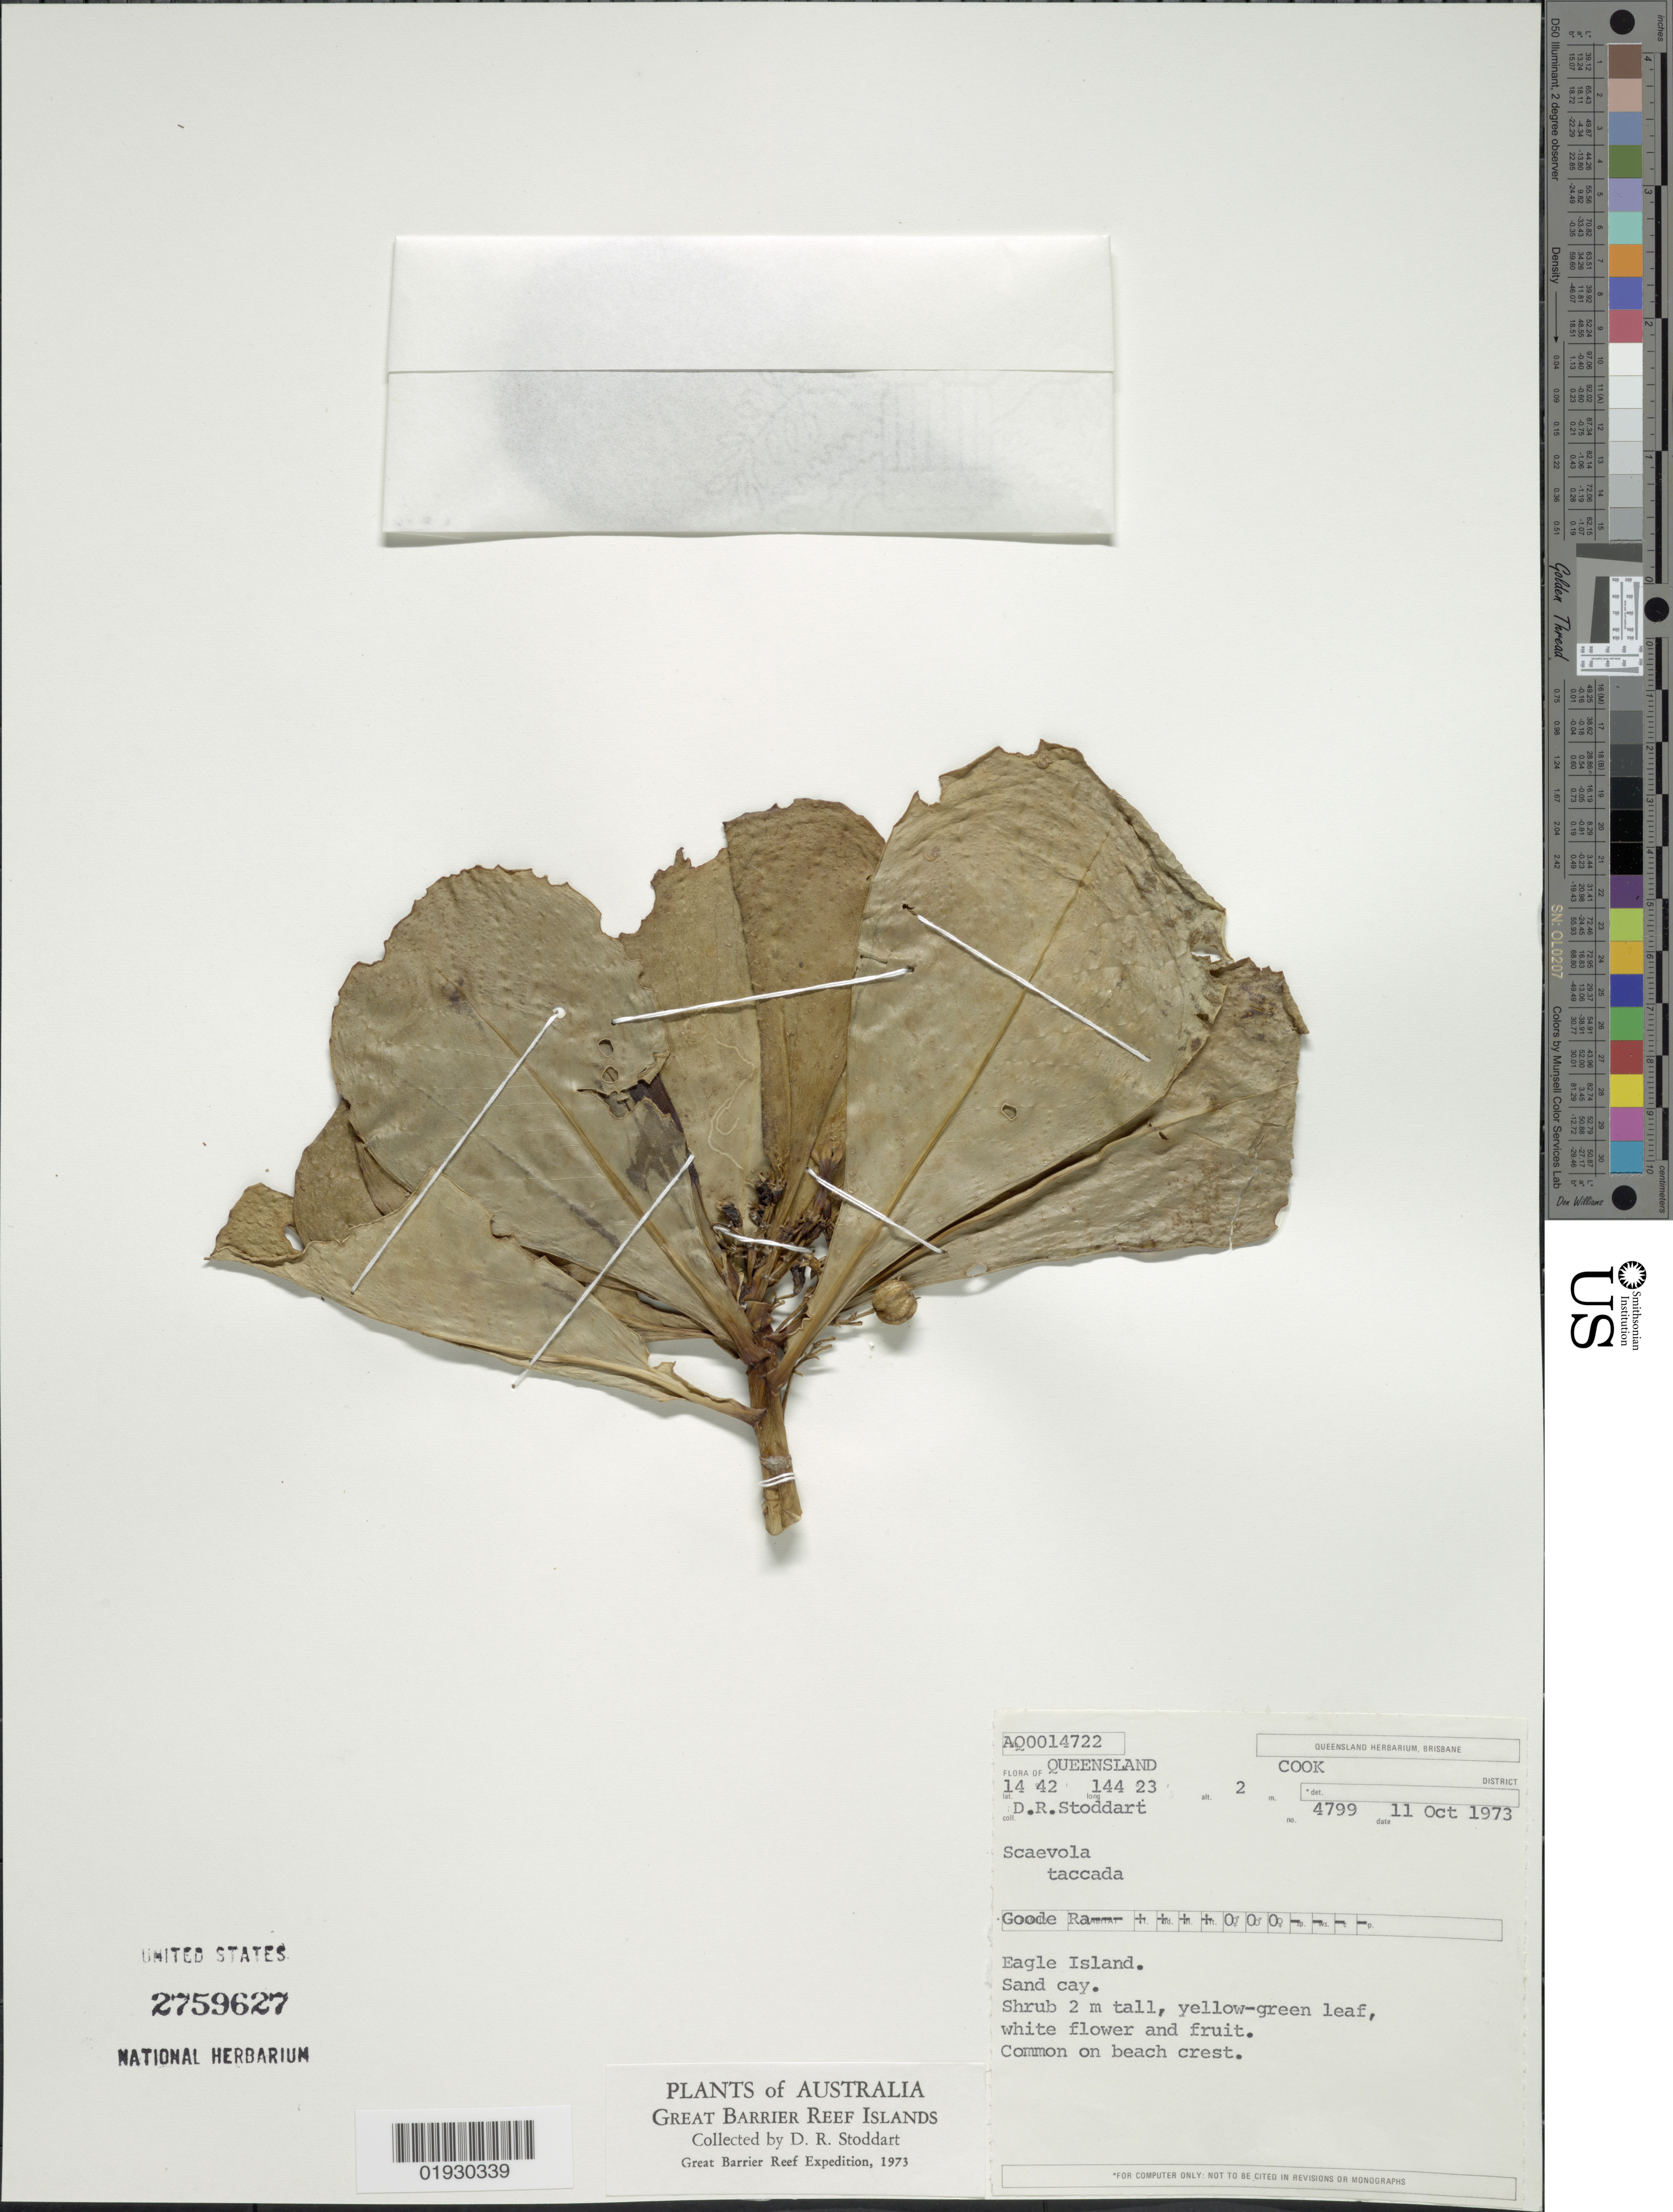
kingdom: Plantae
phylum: Tracheophyta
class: Magnoliopsida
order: Asterales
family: Goodeniaceae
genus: Scaevola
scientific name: Scaevola taccada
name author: (Gaertn.) Roxb.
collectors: D. R. Stoddart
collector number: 4799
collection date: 1973-10-11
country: Australia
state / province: Queensland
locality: Cook District. Eagle Island. Sand cay.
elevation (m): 2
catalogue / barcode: US 2759627